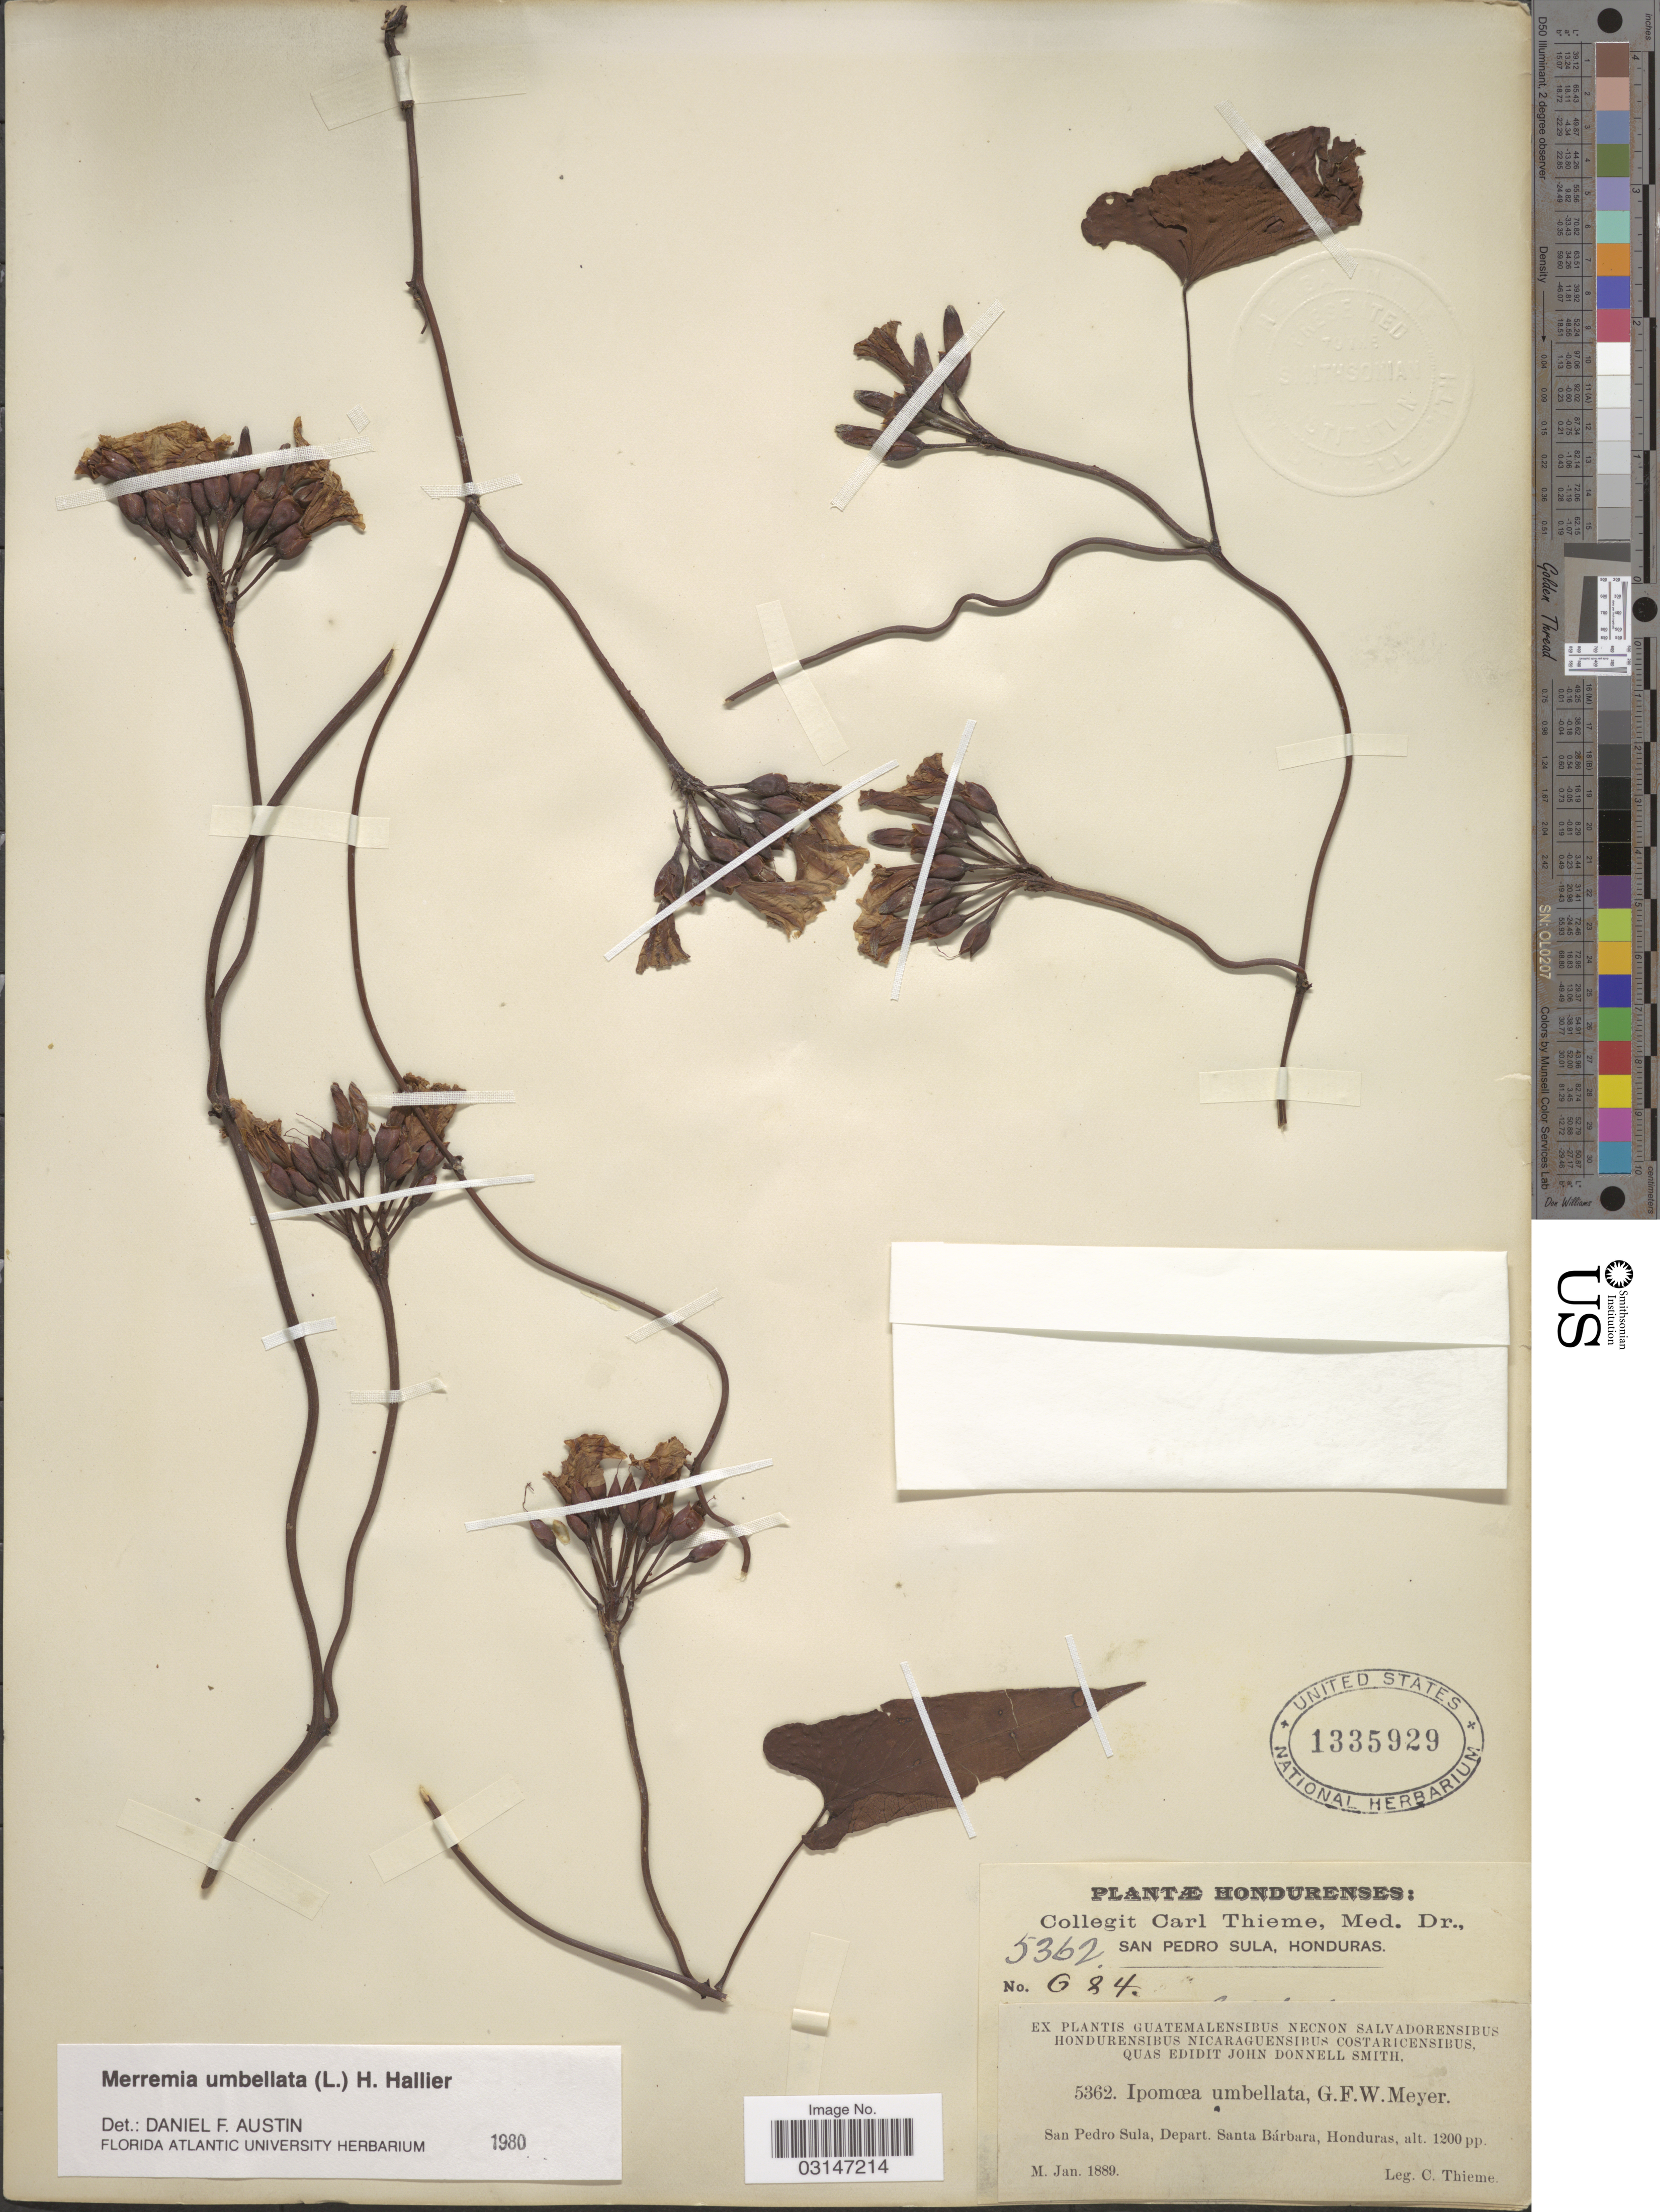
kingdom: Plantae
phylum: Tracheophyta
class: Magnoliopsida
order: Solanales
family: Convolvulaceae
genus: Camonea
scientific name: Camonea umbellata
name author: (L.) A. R. Simões & Staples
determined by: Strong, Mark T., (BOT), Smithsonian Institution - National Museum of Natural History (UNITED STATES)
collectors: C. Thieme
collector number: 5362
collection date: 1889-01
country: Honduras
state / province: Santa Bárbara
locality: San Pedro Sula, Depart. Santa Bárbara.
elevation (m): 366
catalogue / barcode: US 1335929